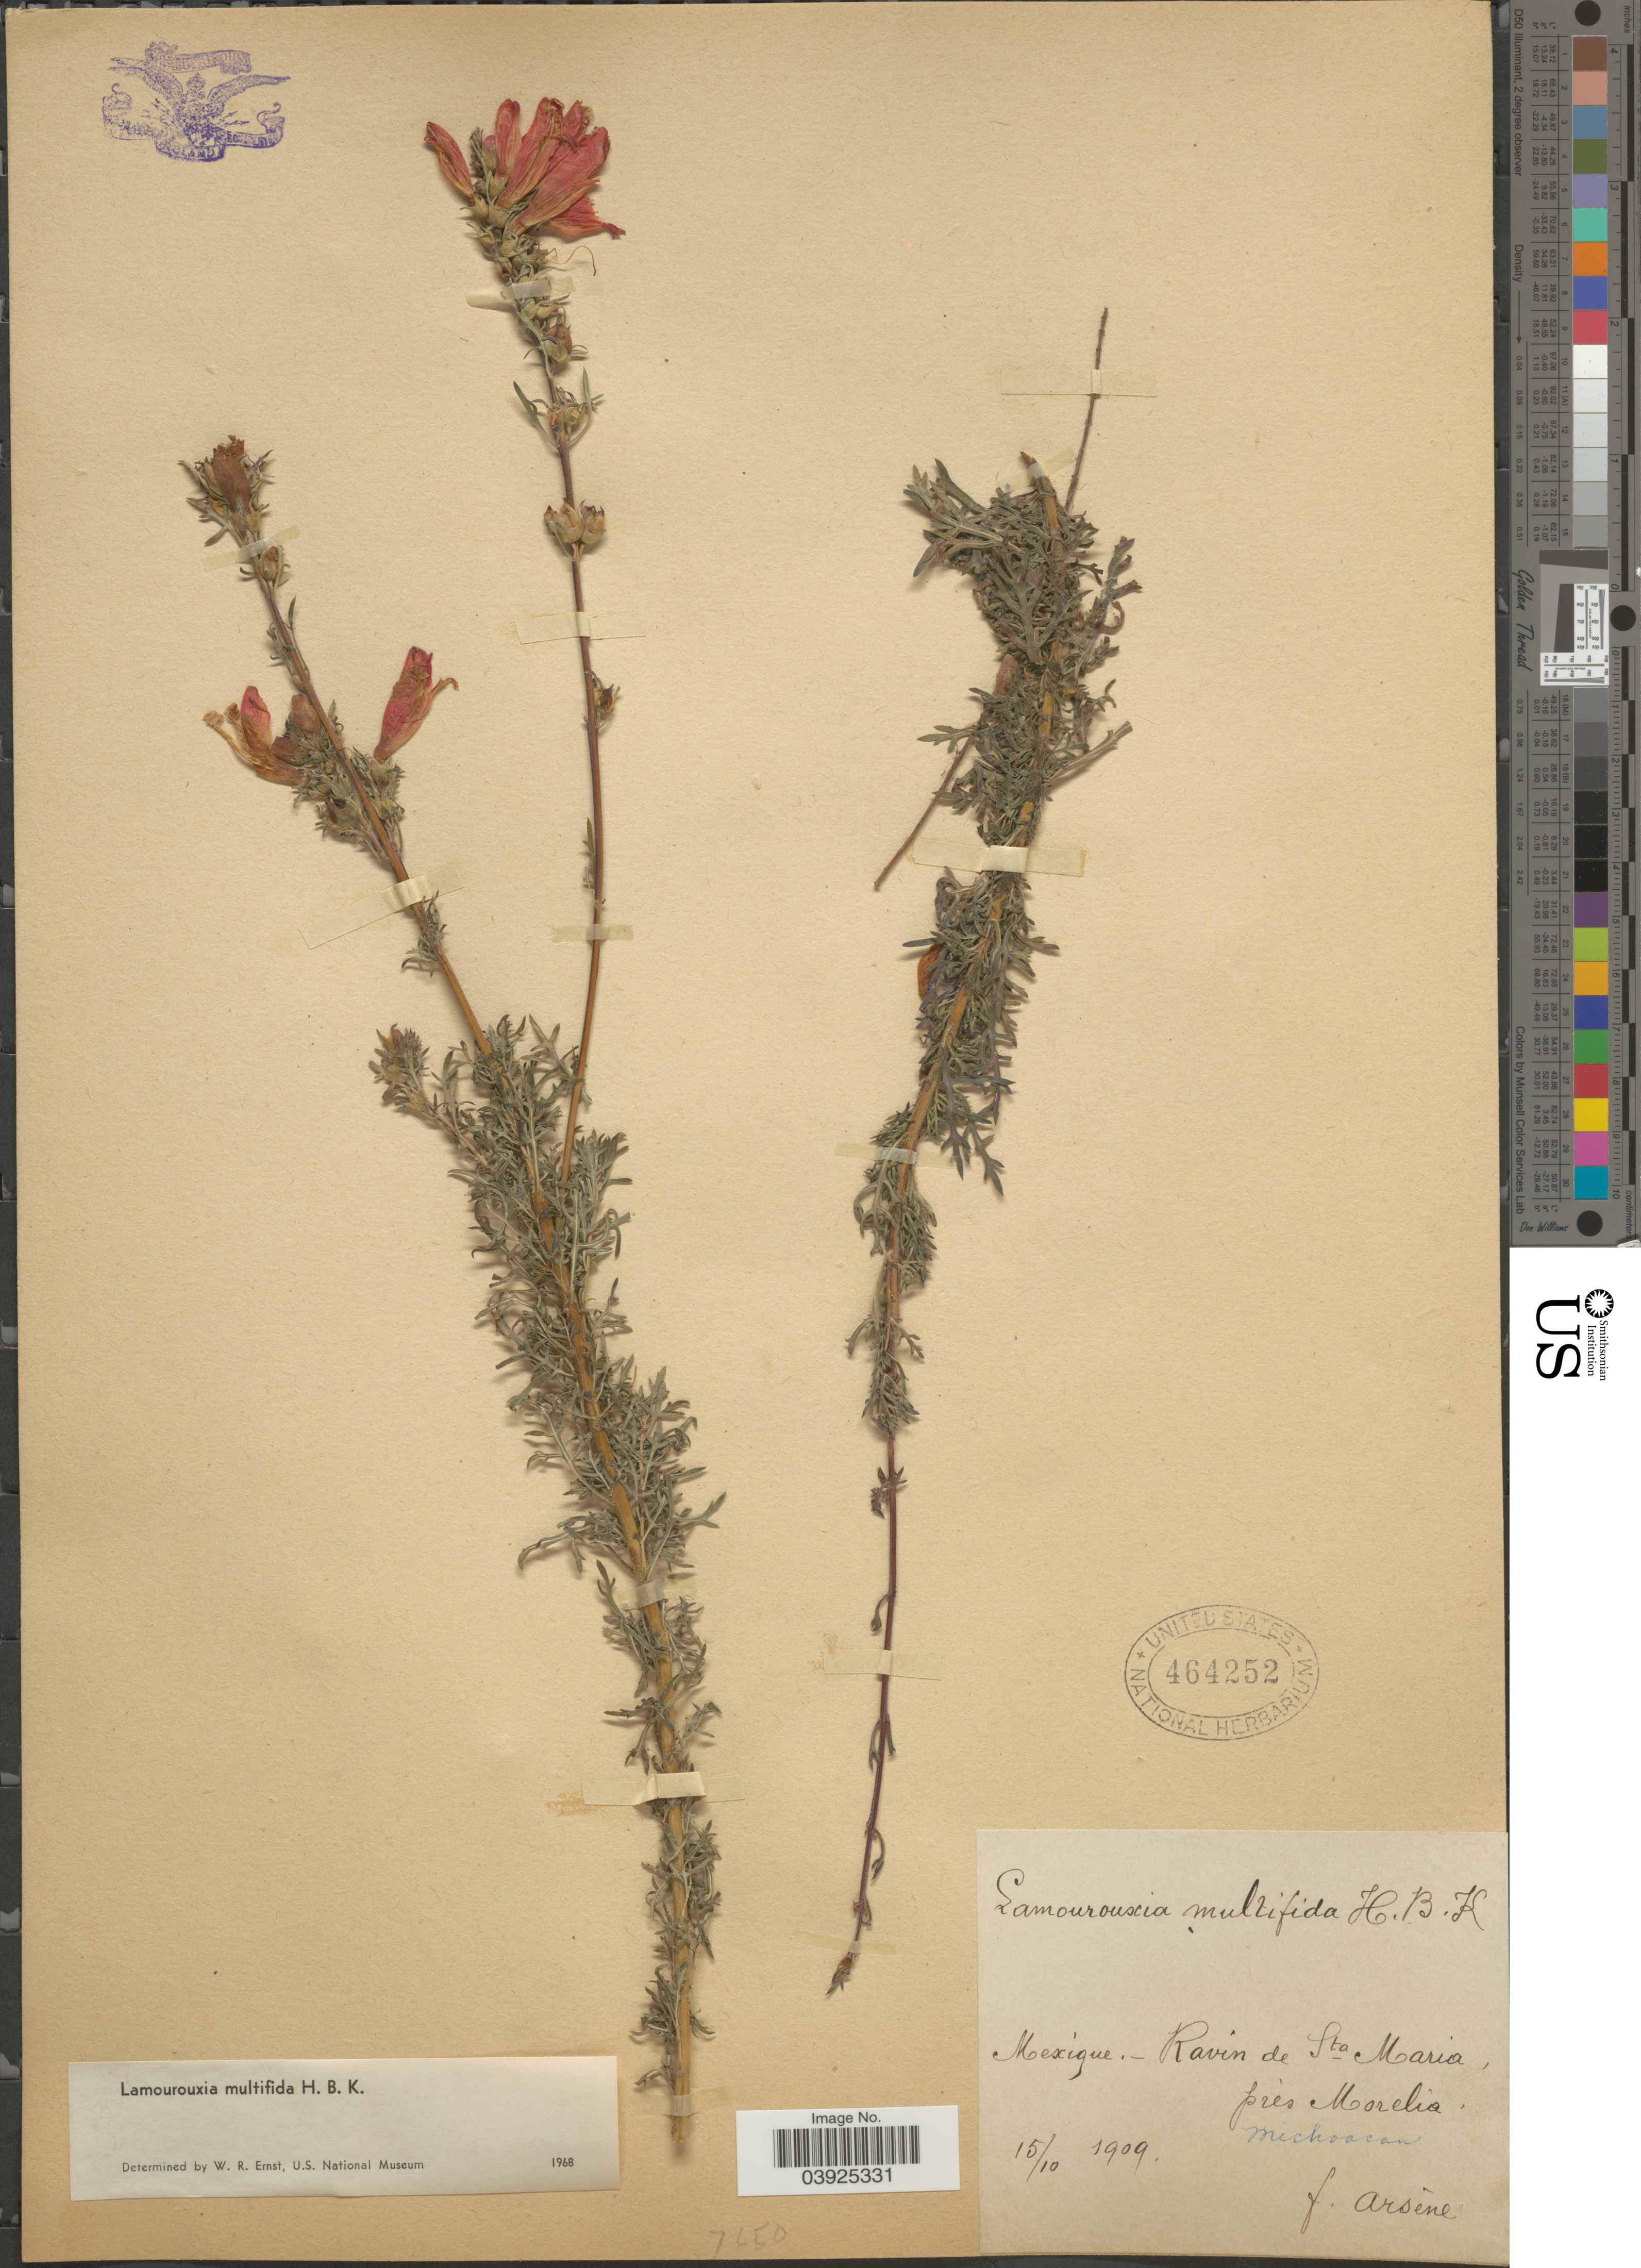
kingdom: Plantae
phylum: Tracheophyta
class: Magnoliopsida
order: Lamiales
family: Orobanchaceae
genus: Lamourouxia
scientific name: Lamourouxia multifida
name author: Kunth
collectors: F. Arsène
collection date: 1909-10-15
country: United States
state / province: Michigan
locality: Ravin de Sta Maria, pres Morelia.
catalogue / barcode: US 464252